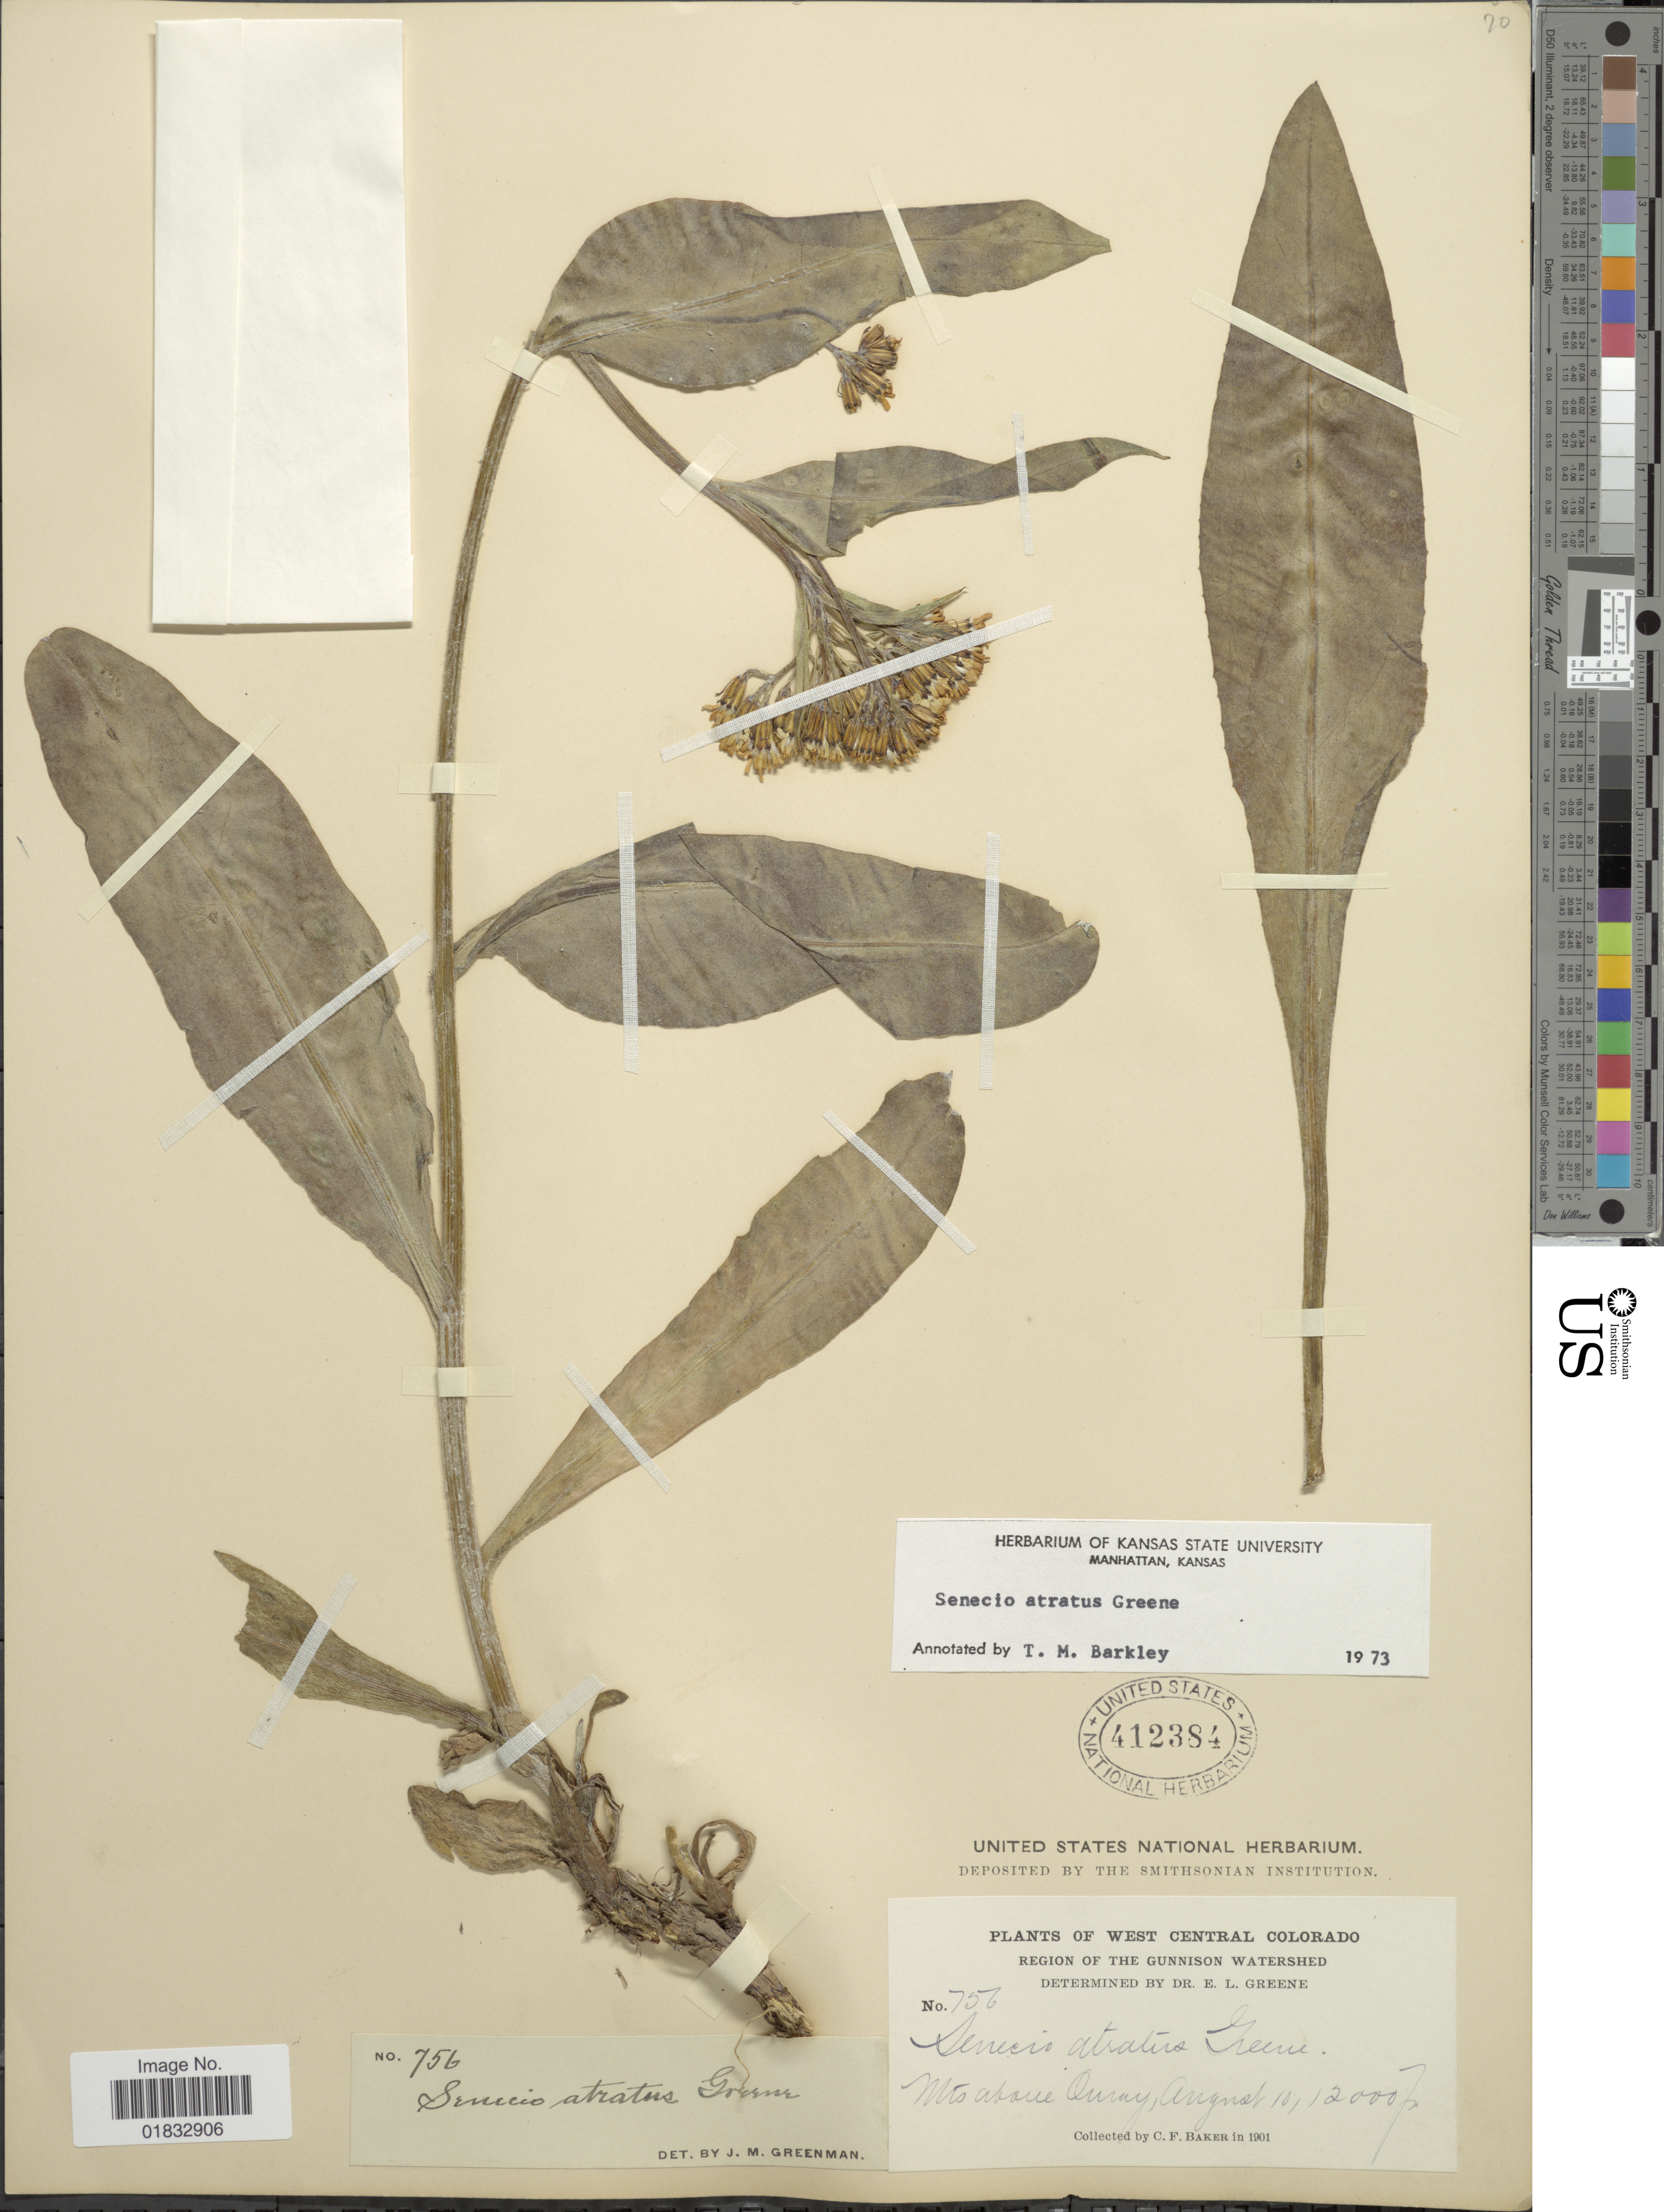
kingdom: Plantae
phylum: Tracheophyta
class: Magnoliopsida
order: Asterales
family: Asteraceae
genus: Senecio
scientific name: Senecio atratus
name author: Greene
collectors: C. F. Baker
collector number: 756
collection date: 1901-08-10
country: United States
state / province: Colorado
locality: West Central Colorado, Region of the Gunnison, Mts above Ouray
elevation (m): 3658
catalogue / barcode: US 412384